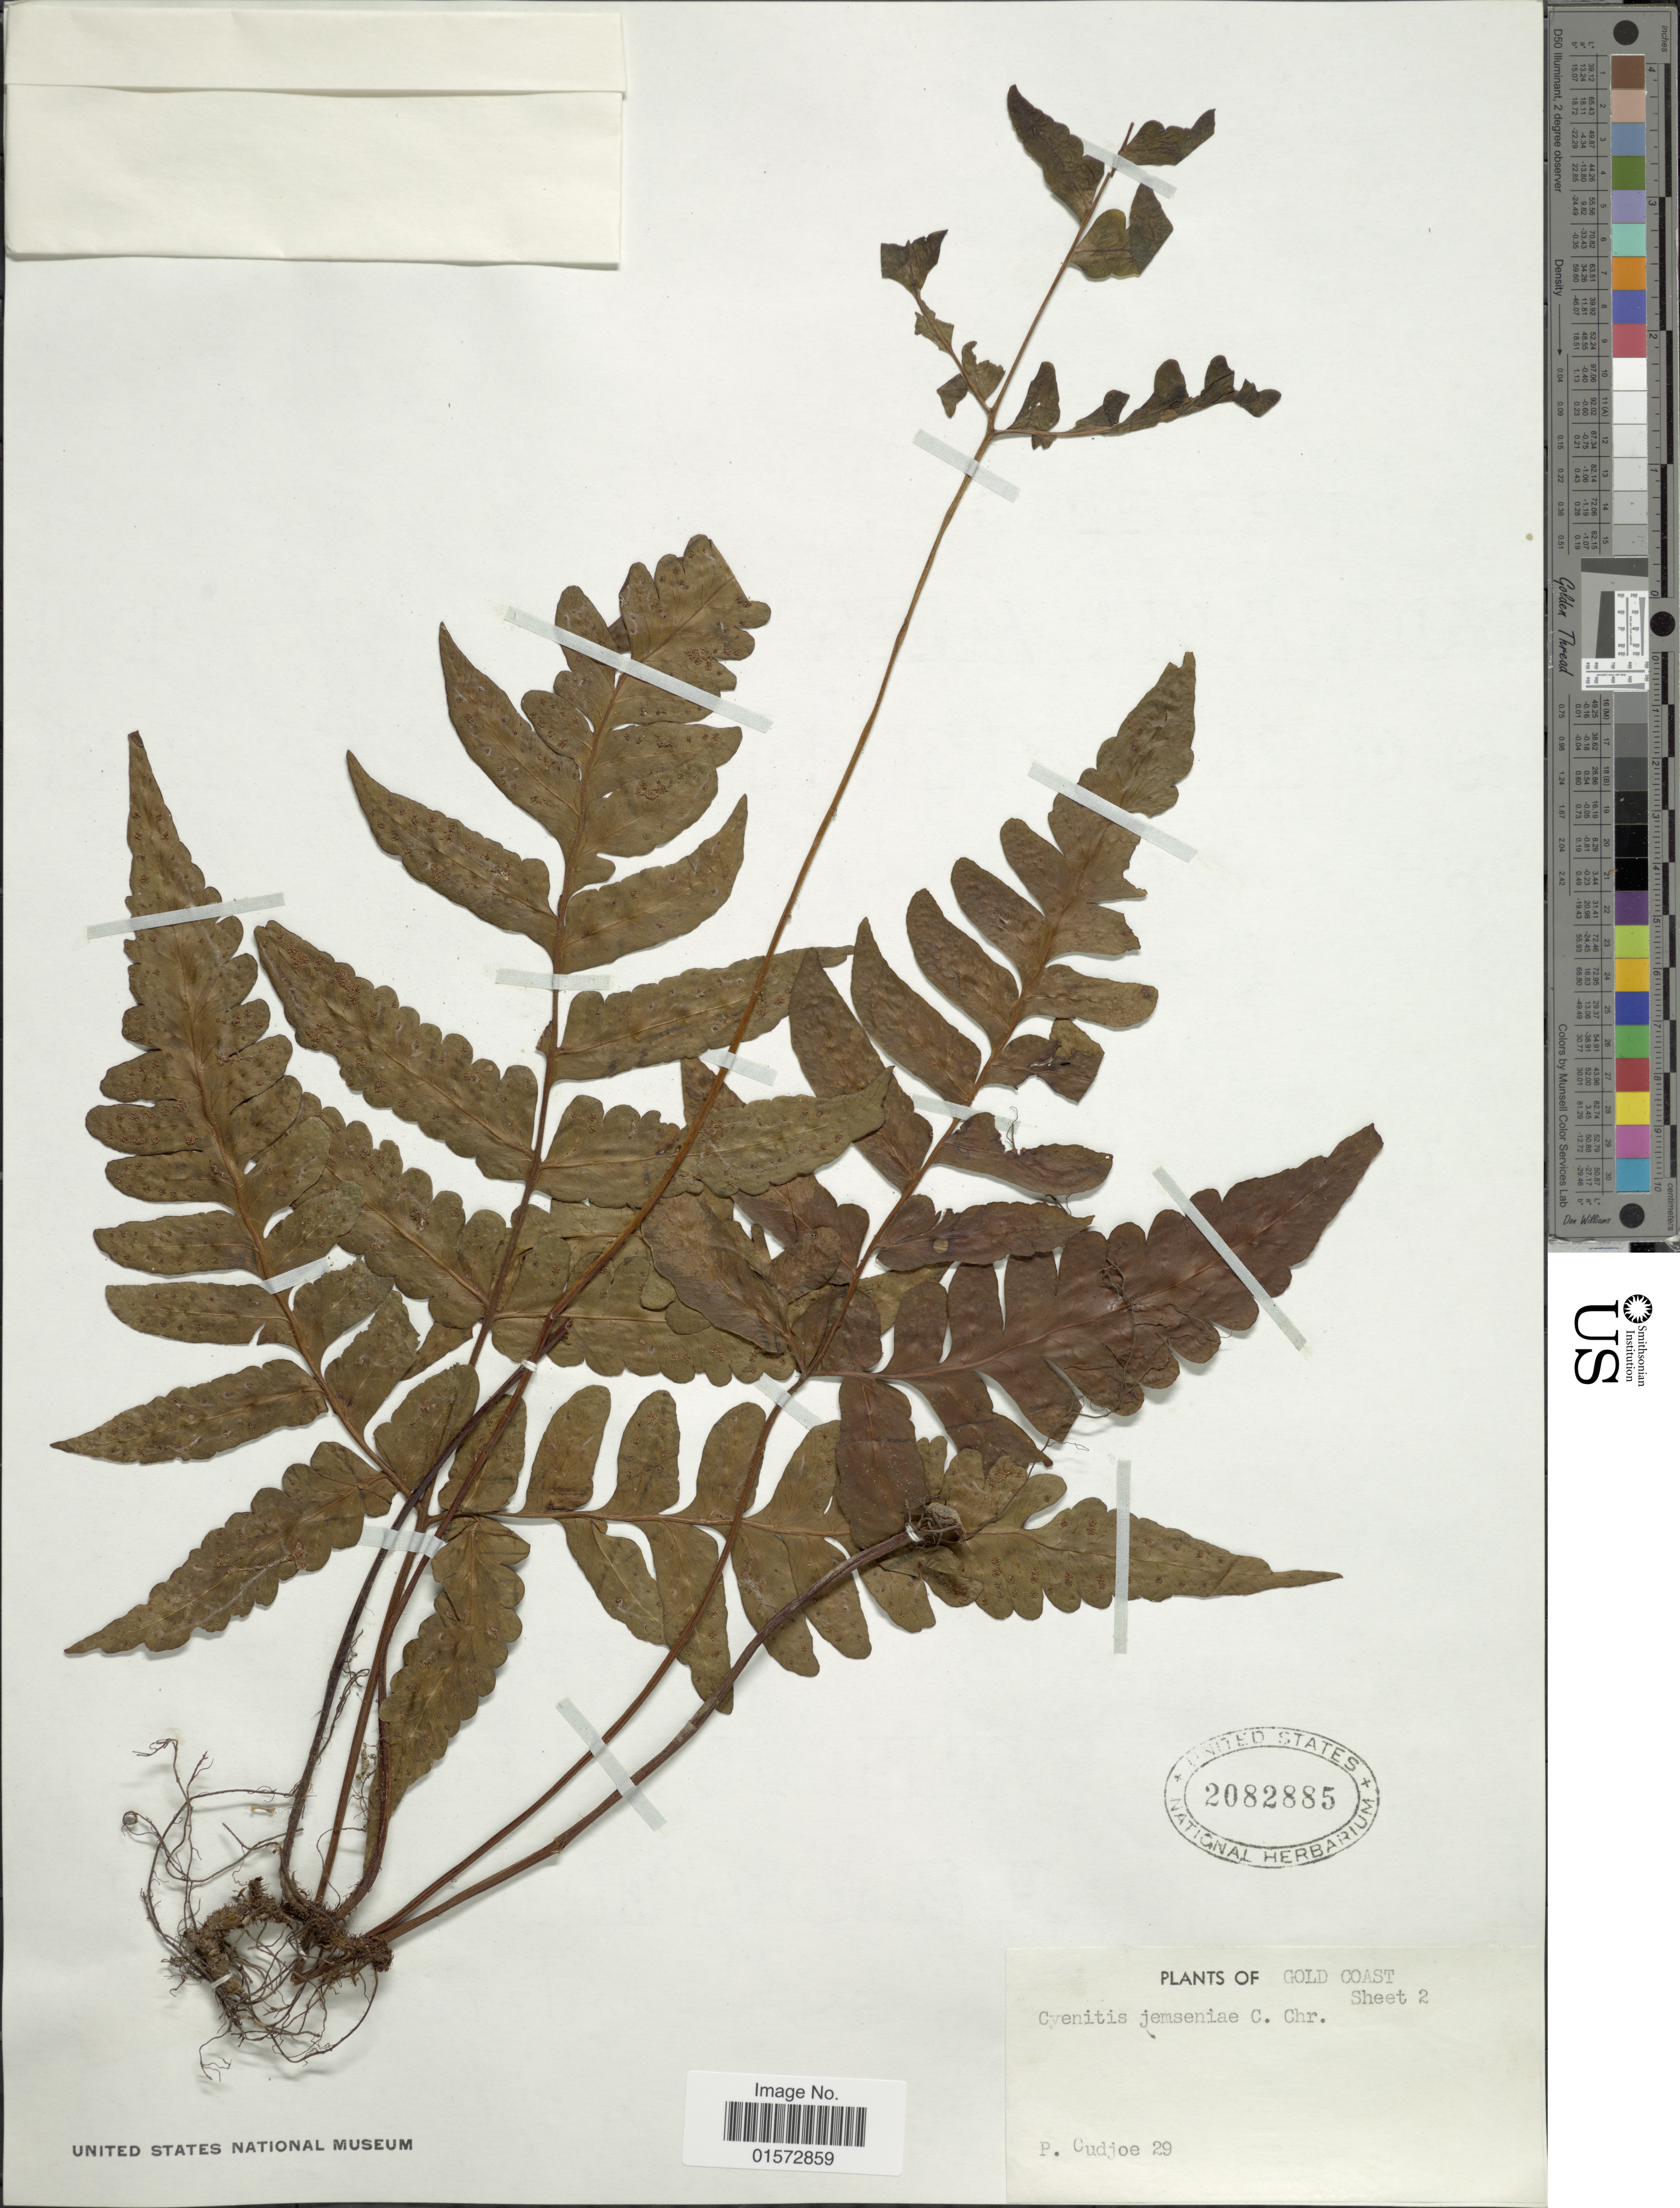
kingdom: Plantae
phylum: Tracheophyta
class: Polypodiopsida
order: Polypodiales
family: Tectariaceae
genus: Triplophyllum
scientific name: Triplophyllum jenseniae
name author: (C. Chr.)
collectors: P. Cudjoe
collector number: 29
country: Ghana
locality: Gold Coast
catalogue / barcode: US 2082885